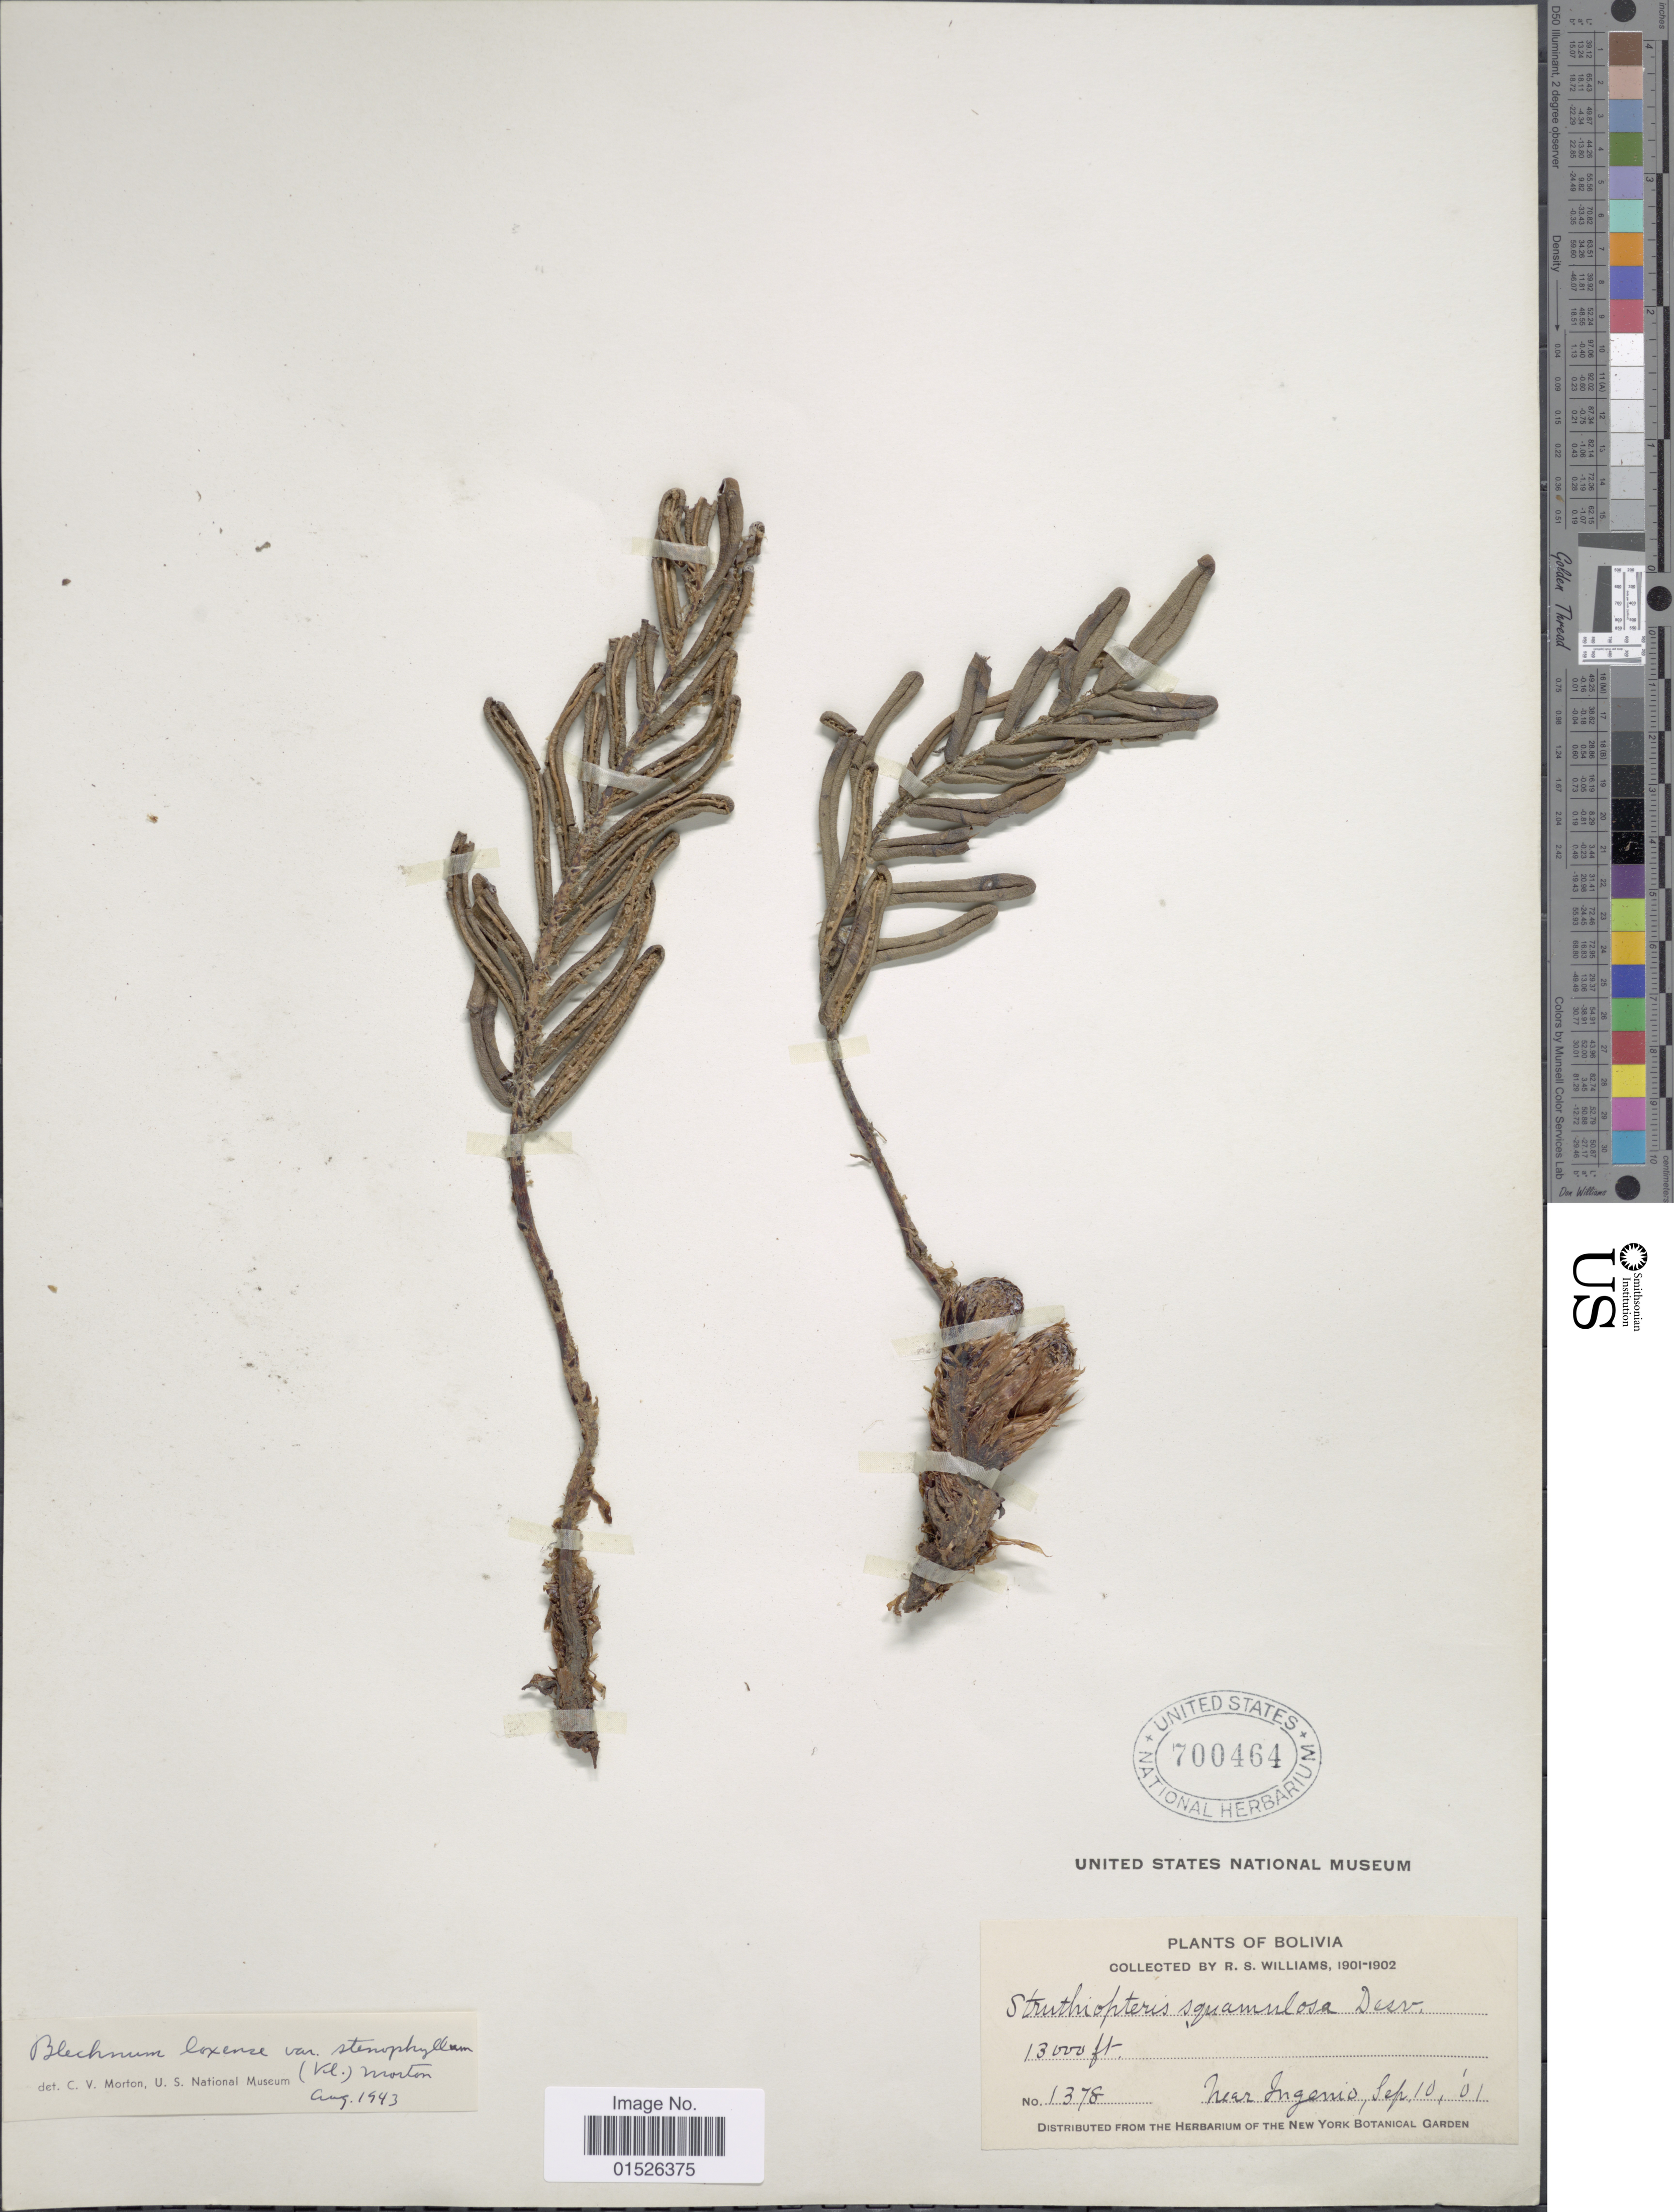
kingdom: Plantae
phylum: Tracheophyta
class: Polypodiopsida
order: Polypodiales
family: Blechnaceae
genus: Blechnum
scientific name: Blechnum loxense var. stenophyllum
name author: (Klotzsch) Lellinger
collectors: R. S. Williams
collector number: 1378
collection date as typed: Sep. 10, '01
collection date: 1901-09-10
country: Bolivia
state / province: La Páz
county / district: Larecaja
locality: Near Ingenio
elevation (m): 3962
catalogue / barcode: US 700464